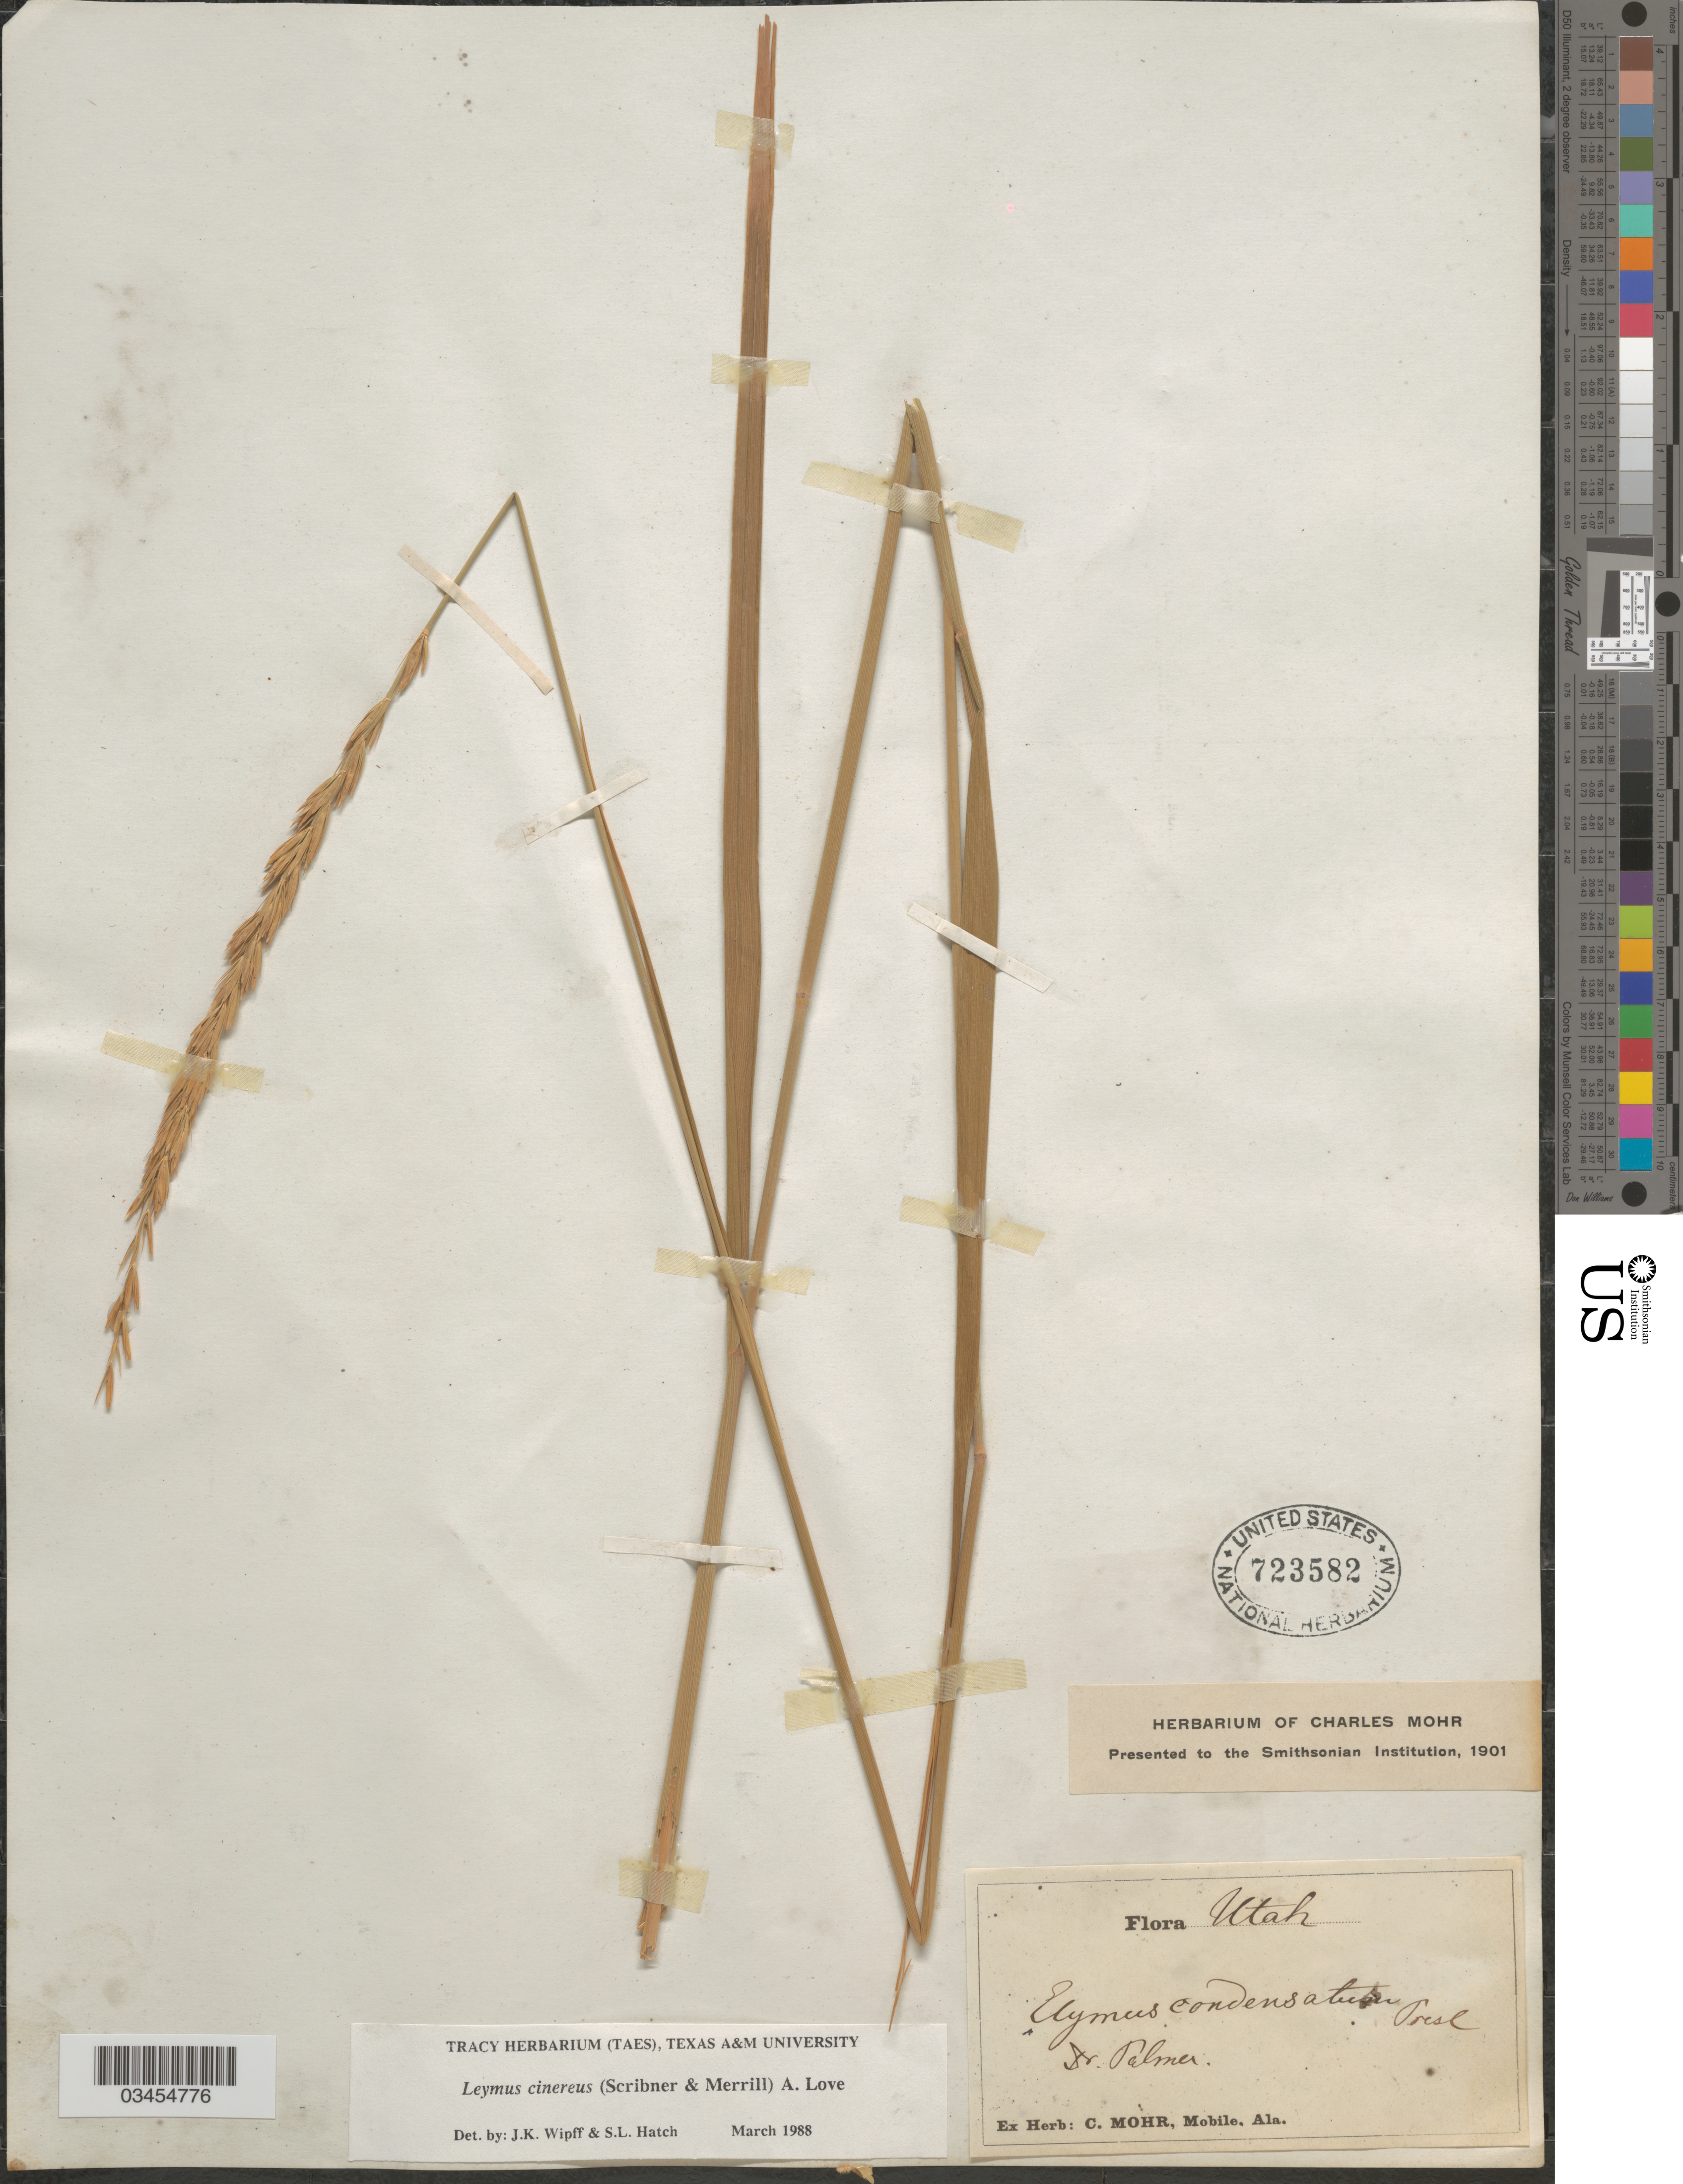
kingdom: Plantae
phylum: Tracheophyta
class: Liliopsida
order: Poales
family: Poaceae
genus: Leymus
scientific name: Leymus cinereus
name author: (Scribn. & Merr.) Á. Löve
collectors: Palmer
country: United States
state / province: Utah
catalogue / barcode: US 723582